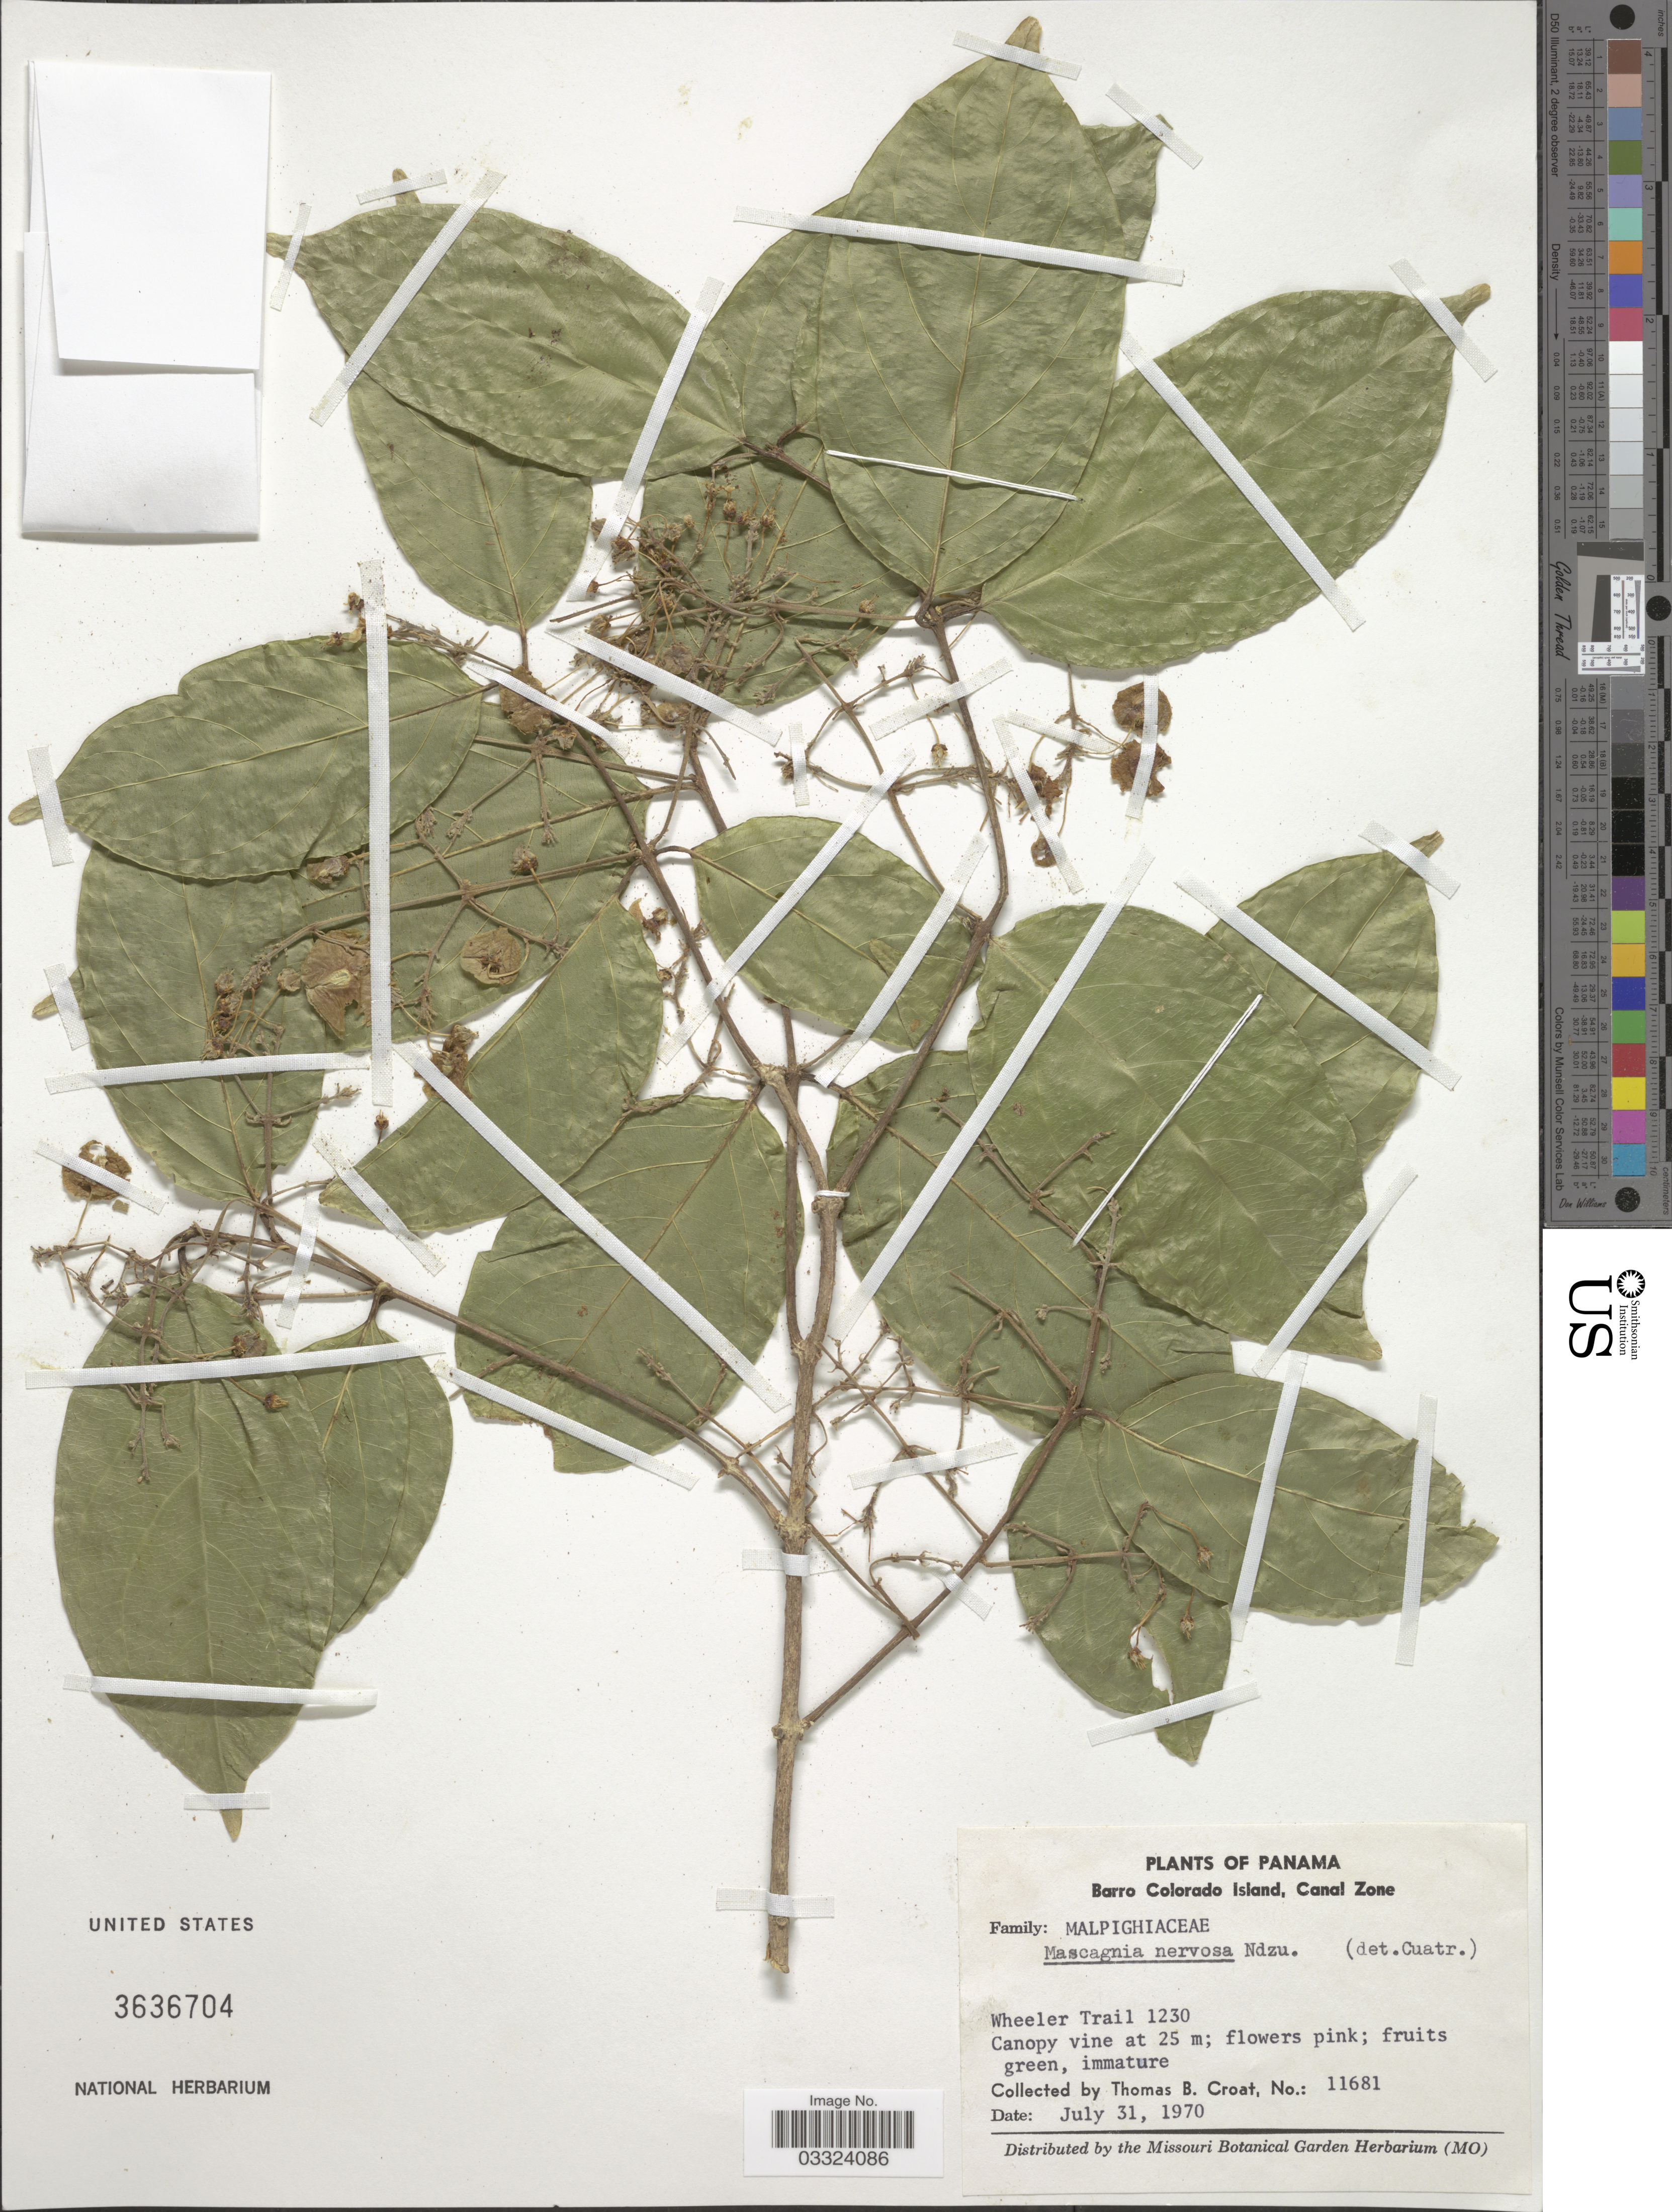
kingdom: Plantae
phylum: Tracheophyta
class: Magnoliopsida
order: Malpighiales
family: Malpighiaceae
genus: Mascagnia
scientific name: Mascagnia ovatifolia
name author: (Kunth) Griseb.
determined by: Pool, A., (MO), Missouri Botanical Garden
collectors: T. B. Croat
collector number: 11681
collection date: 1970-07-31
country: Panama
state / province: Panamá Oeste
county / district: Canal Zone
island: Barro Colorado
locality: Barro Colorado Island, Canal Zone, Wheeler Trail 1230.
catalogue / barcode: US 3636704